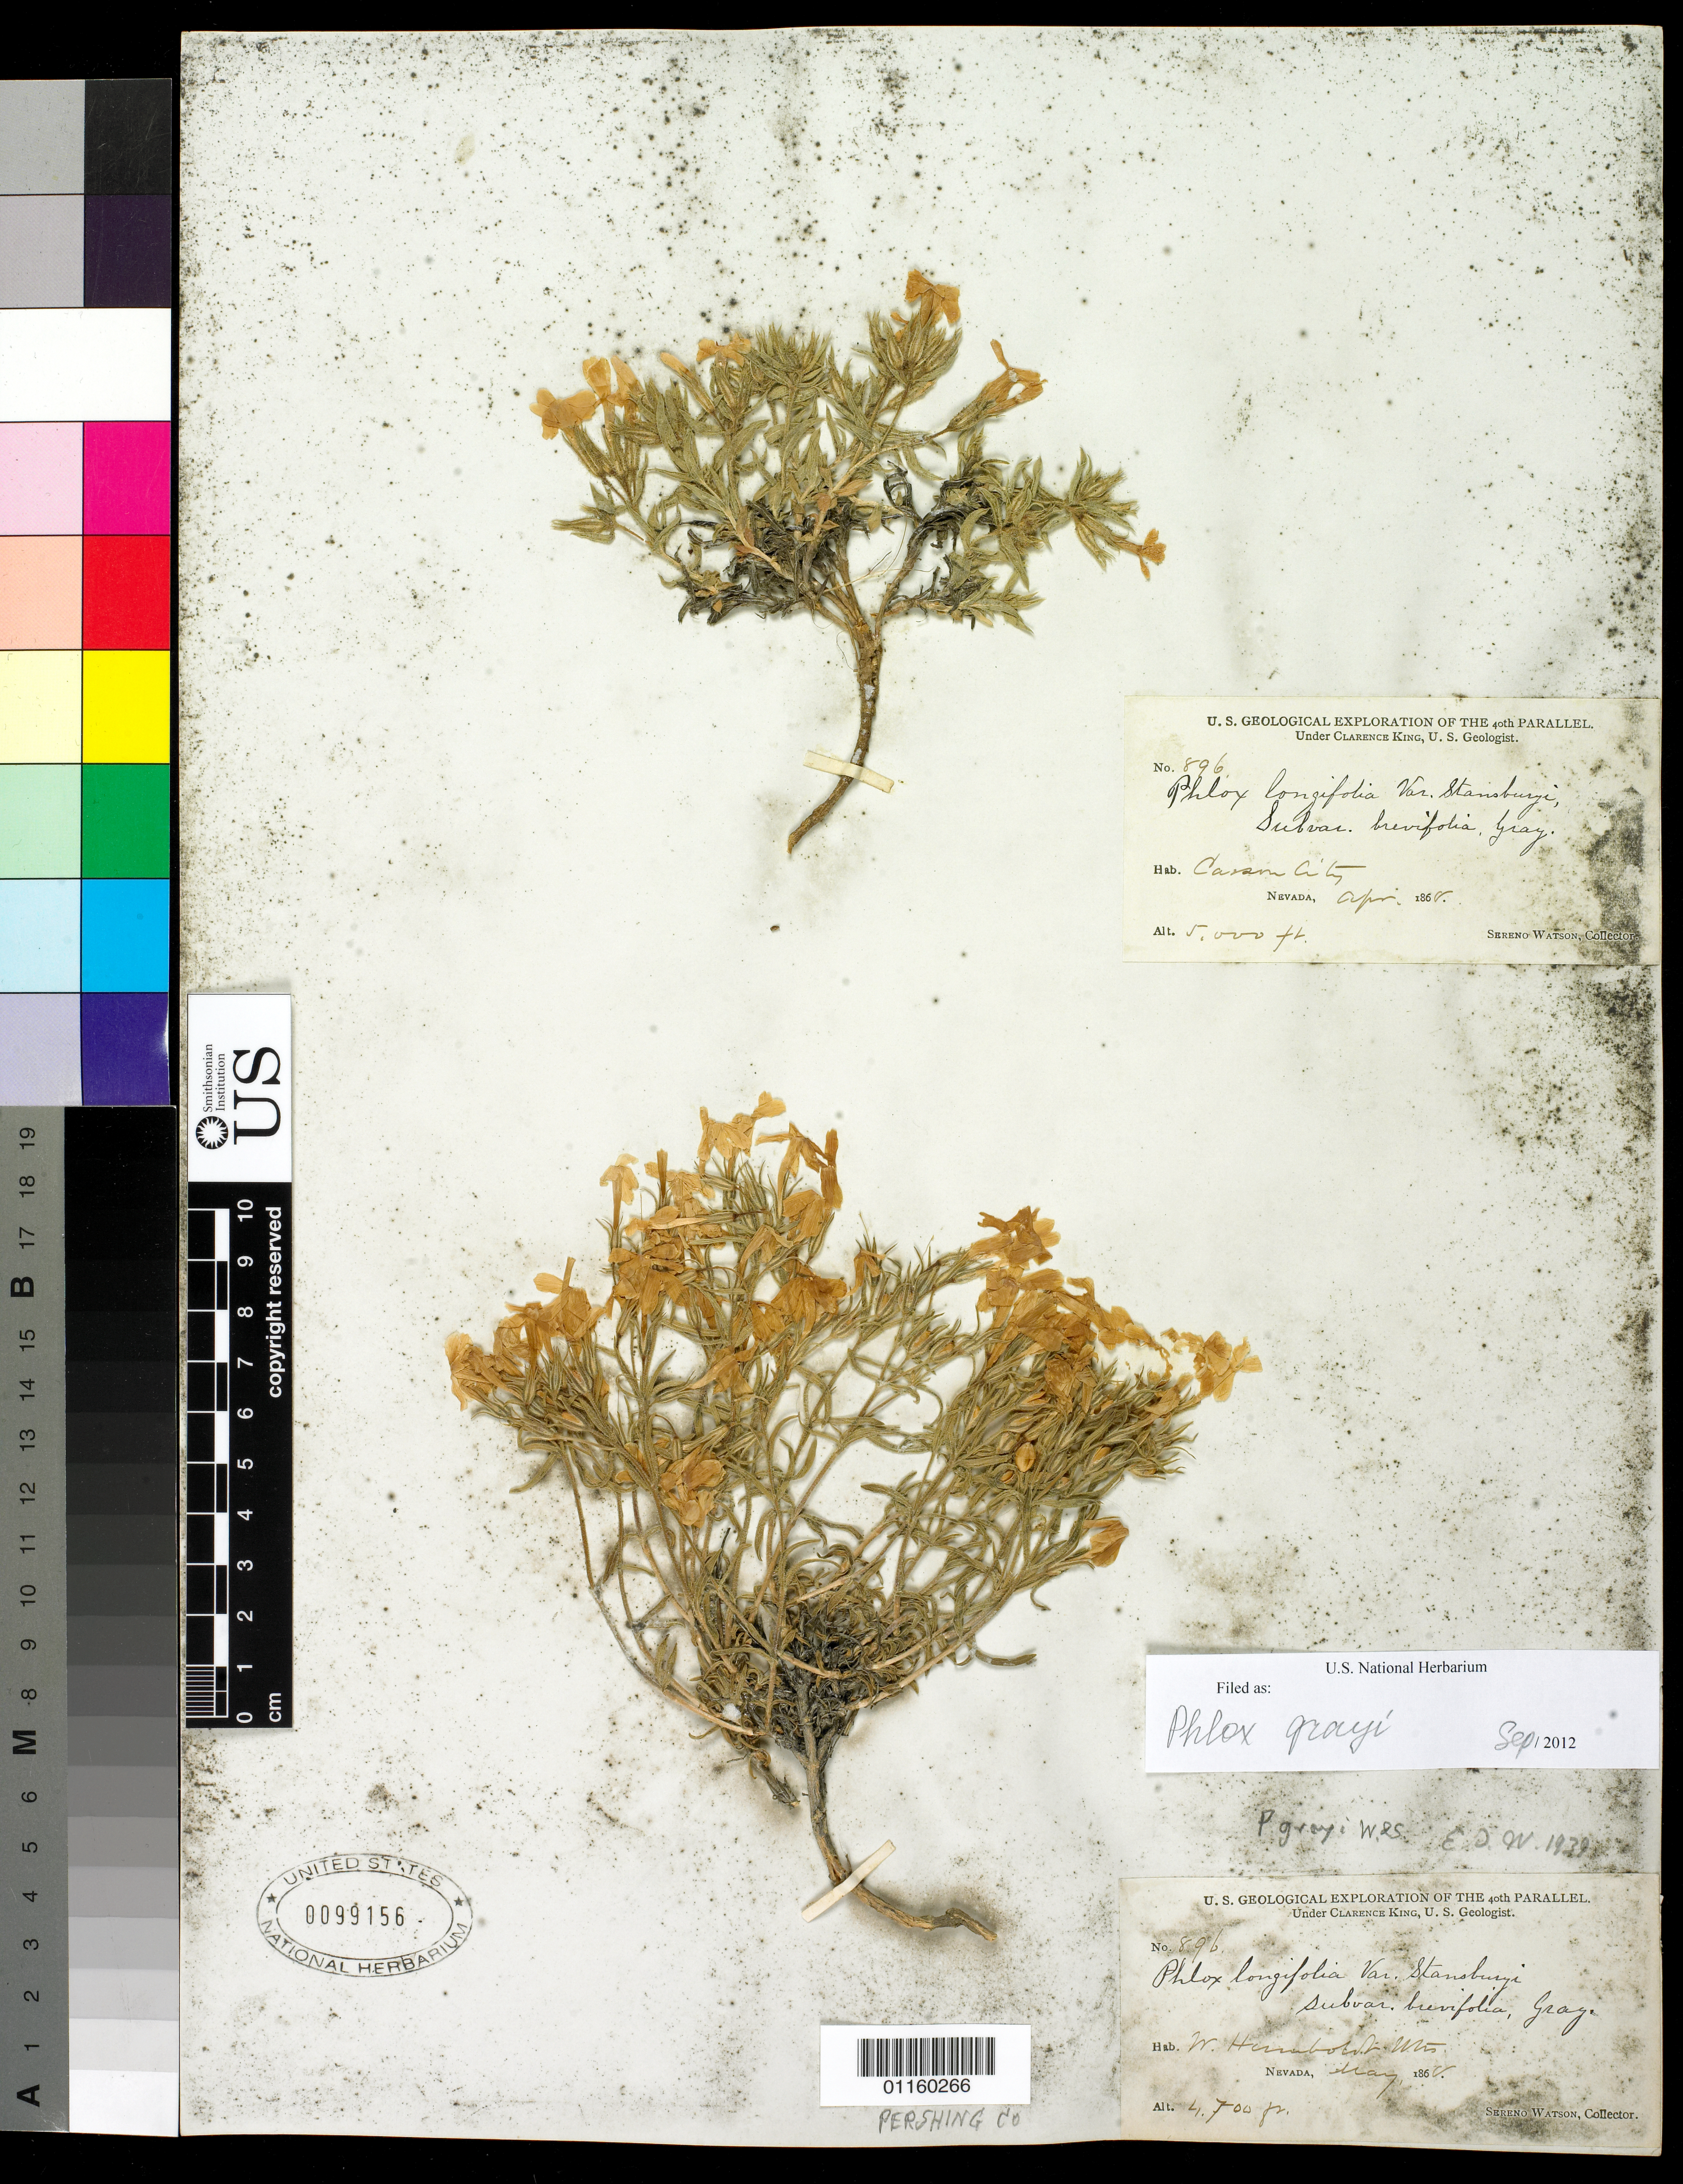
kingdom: Plantae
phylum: Tracheophyta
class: Magnoliopsida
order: Ericales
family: Polemoniaceae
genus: Phlox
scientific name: Phlox stansburyi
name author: (Torr.) A. Heller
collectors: S. Watson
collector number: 896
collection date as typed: May 1868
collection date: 1868-05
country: United States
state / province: Nevada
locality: W. Humboldt Mts.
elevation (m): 1433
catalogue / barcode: US 99156